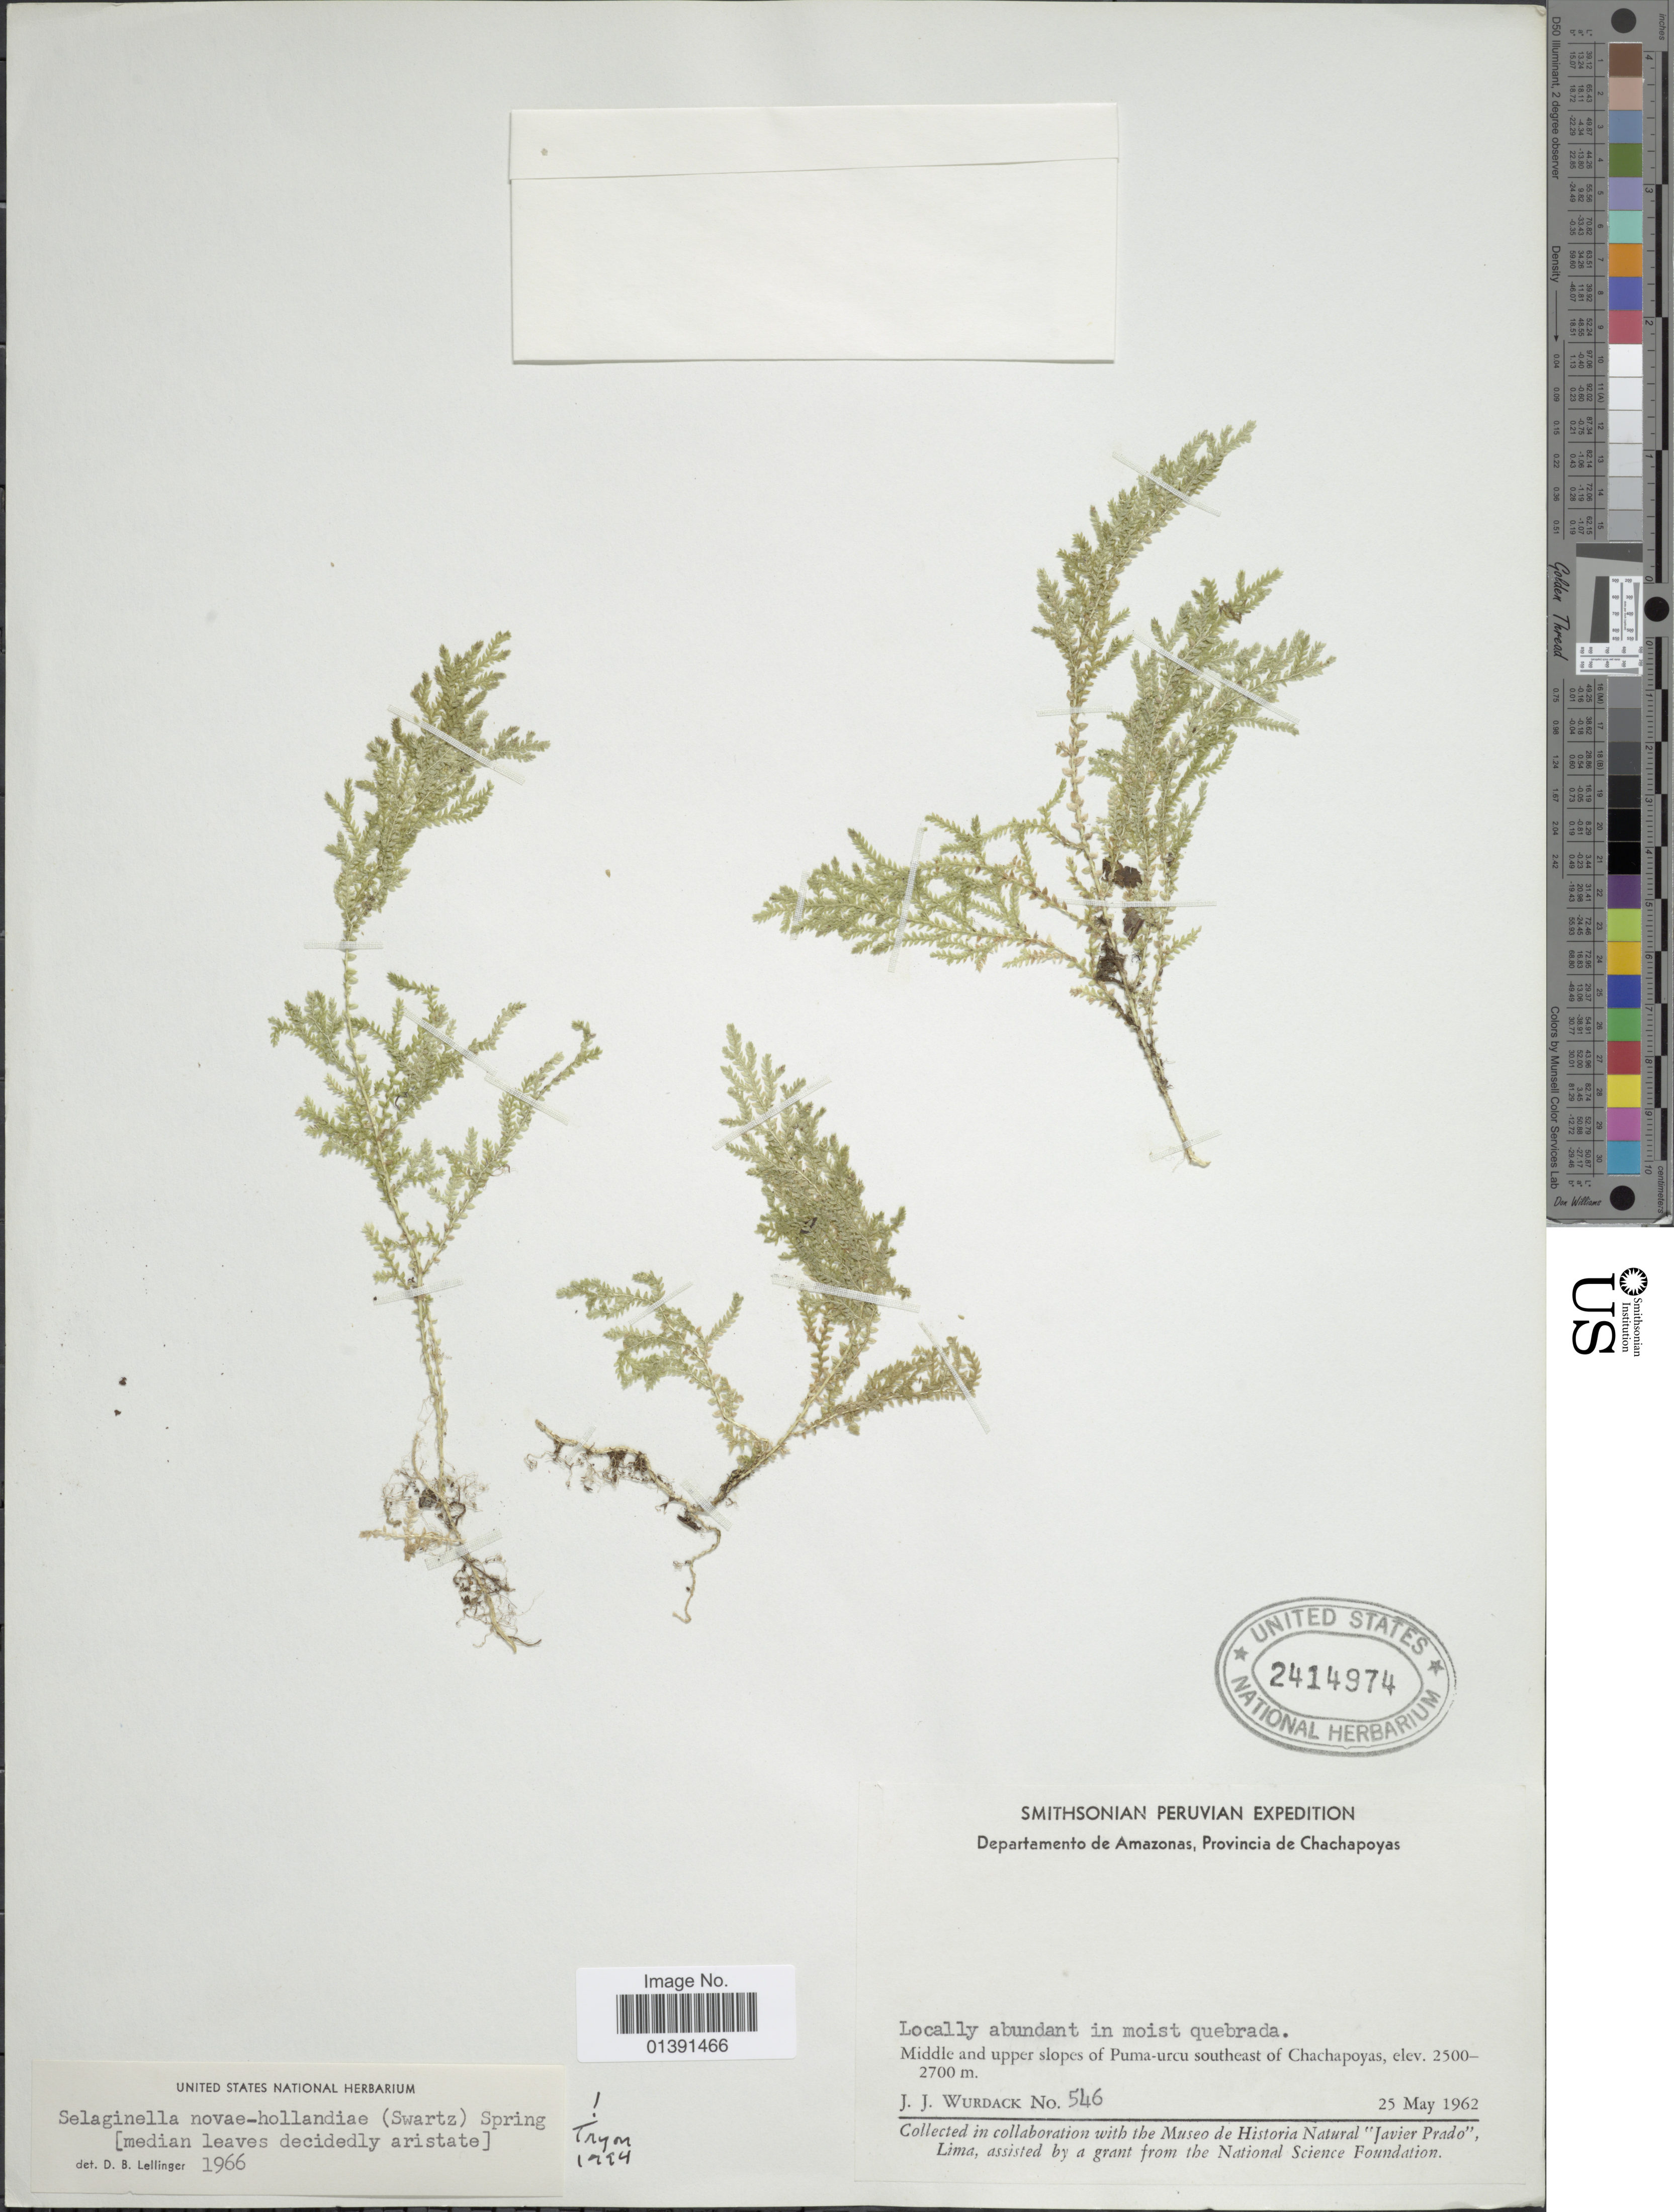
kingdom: Plantae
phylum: Tracheophyta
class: Lycopodiopsida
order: Selaginellales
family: Selaginellaceae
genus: Selaginella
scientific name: Selaginella novae-hollandiae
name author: (Sw.) Spring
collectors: J. J. Wurdack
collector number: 546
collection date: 1962-05-25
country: Peru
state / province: Amazonas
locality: Provincia de Chachapoyas, locally abundant in moist quebrada, Middle and upper slopes of Puma-Ucru southeast of Chachapoyas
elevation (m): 2500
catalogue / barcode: US 2414974